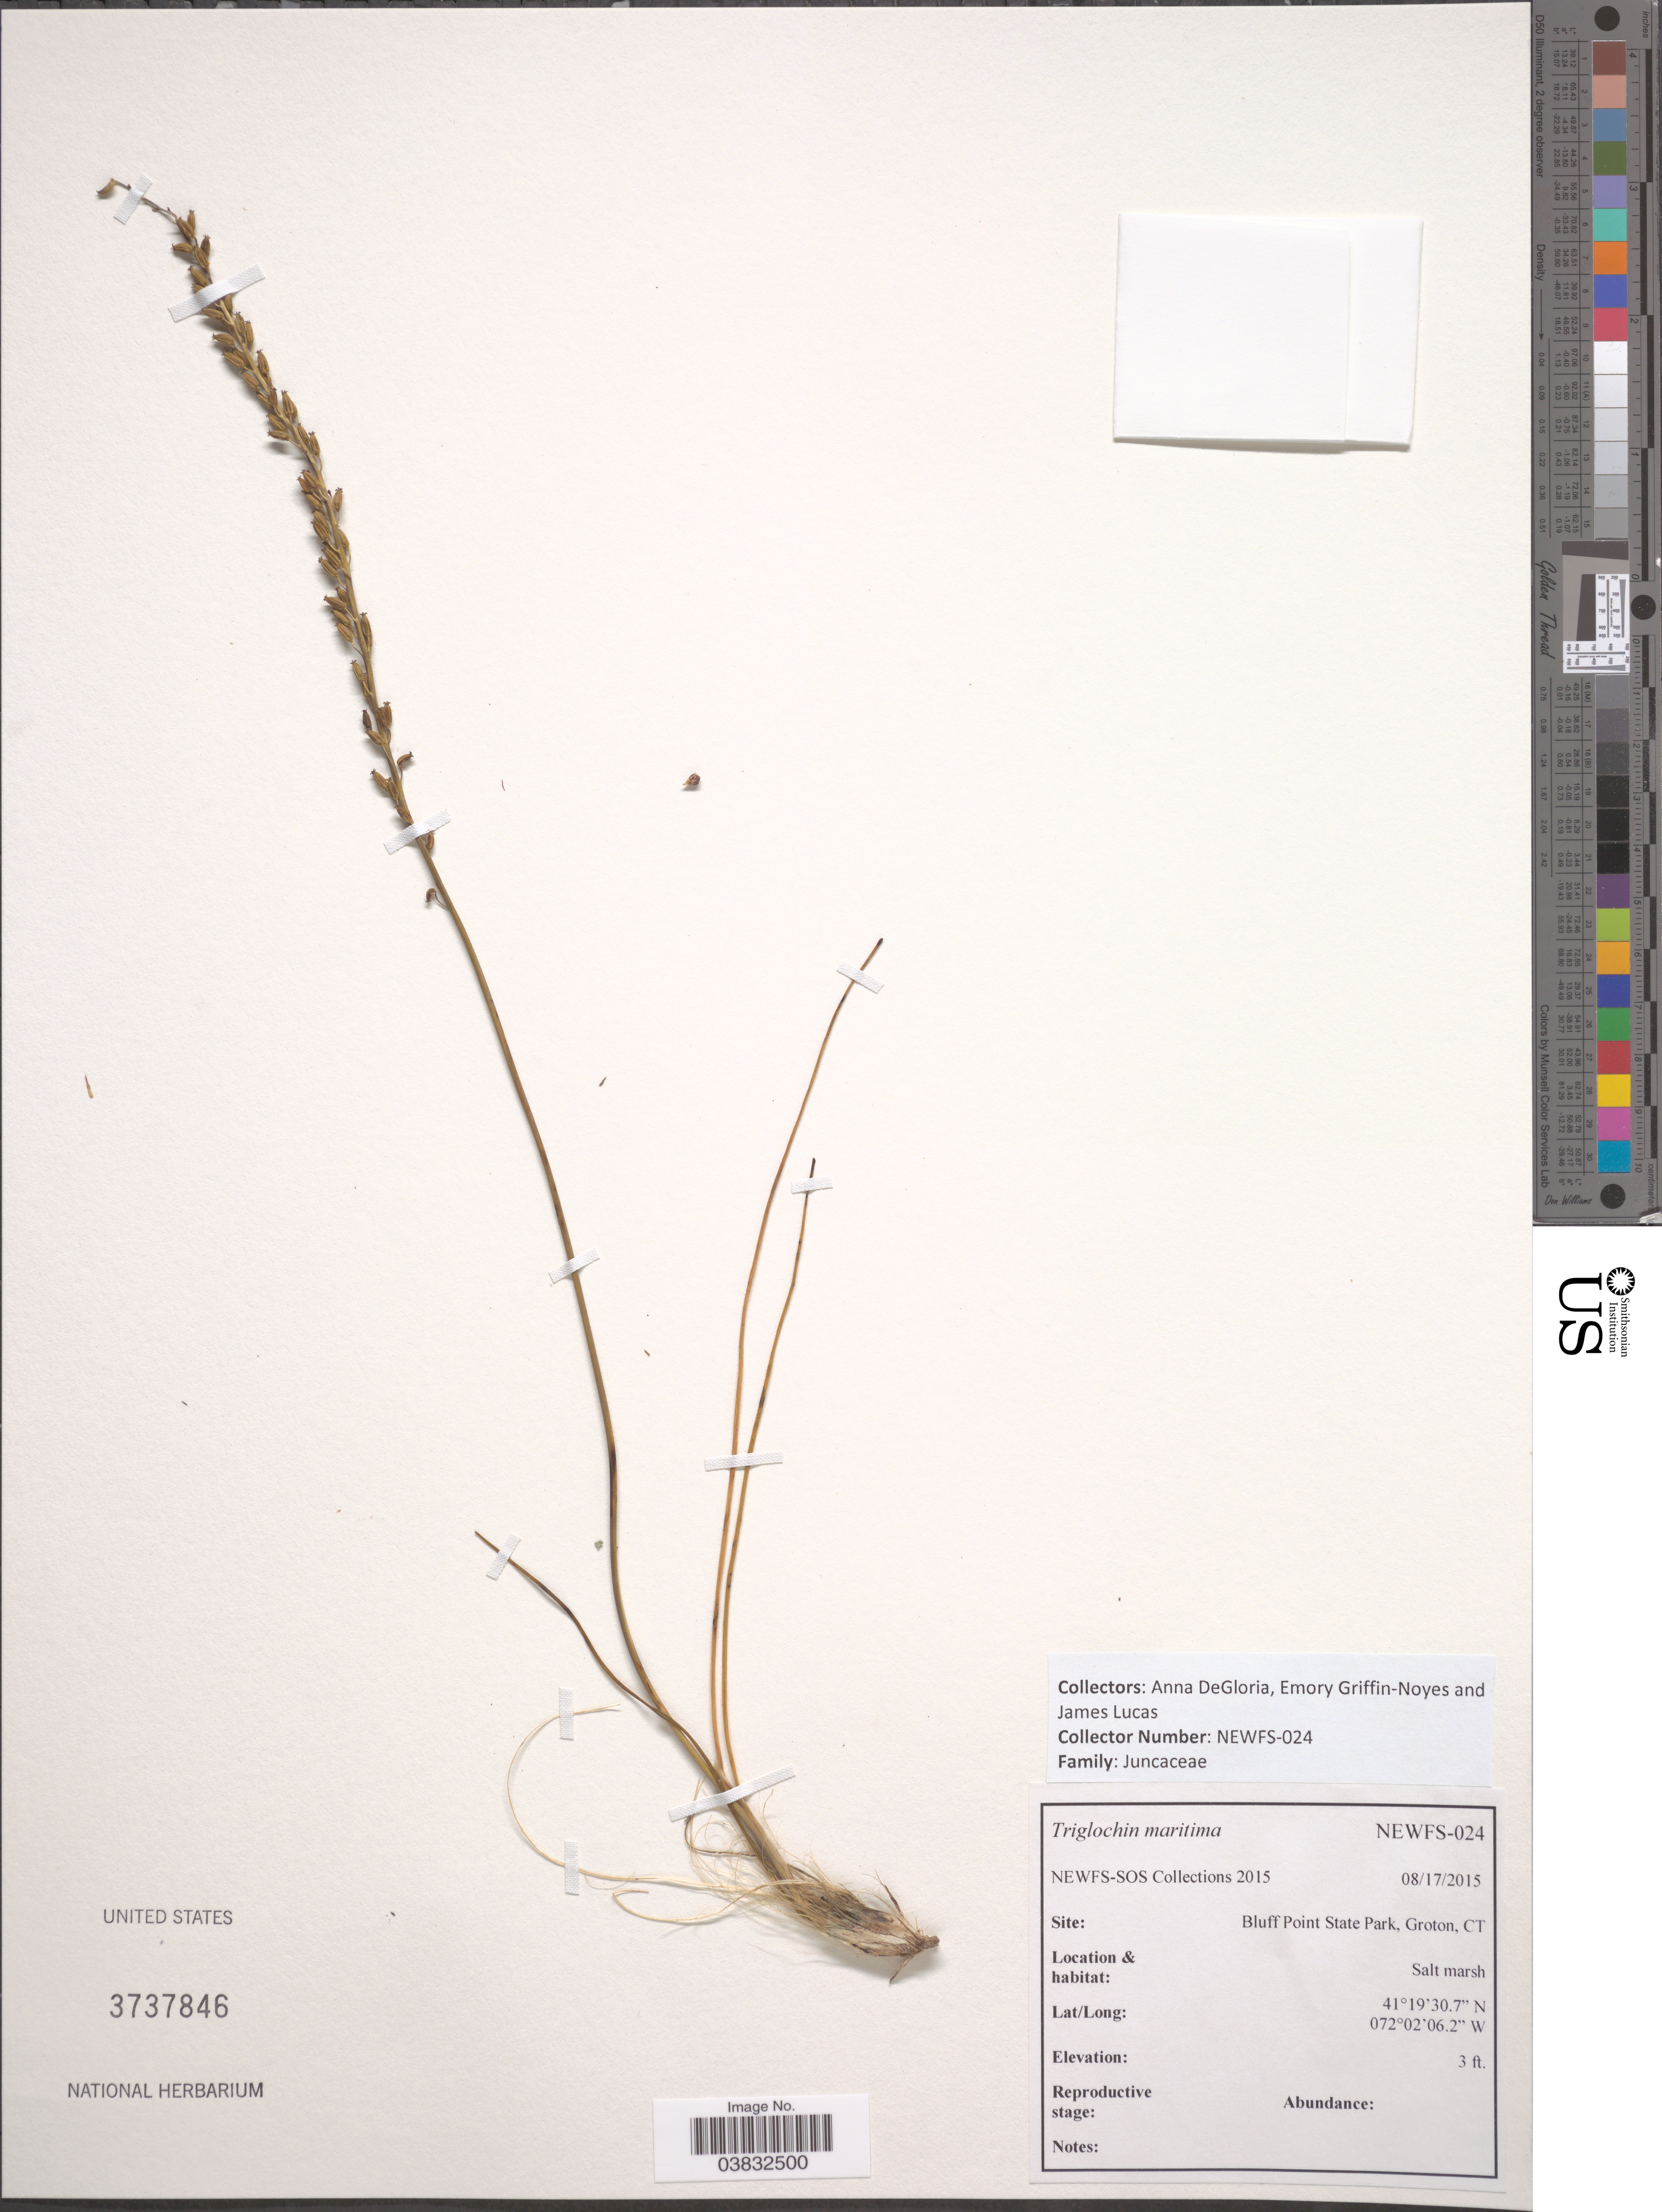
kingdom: Plantae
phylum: Tracheophyta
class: Liliopsida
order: Alismatales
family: Juncaginaceae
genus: Triglochin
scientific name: Triglochin maritima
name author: L.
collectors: A. DeGloria, E. Griffin-Noyes & J. Lucas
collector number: NEWFS-024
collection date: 2015-08-17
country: United States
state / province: Connecticut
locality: Bluff Point State Park, Groton.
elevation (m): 1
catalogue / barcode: US 3737846